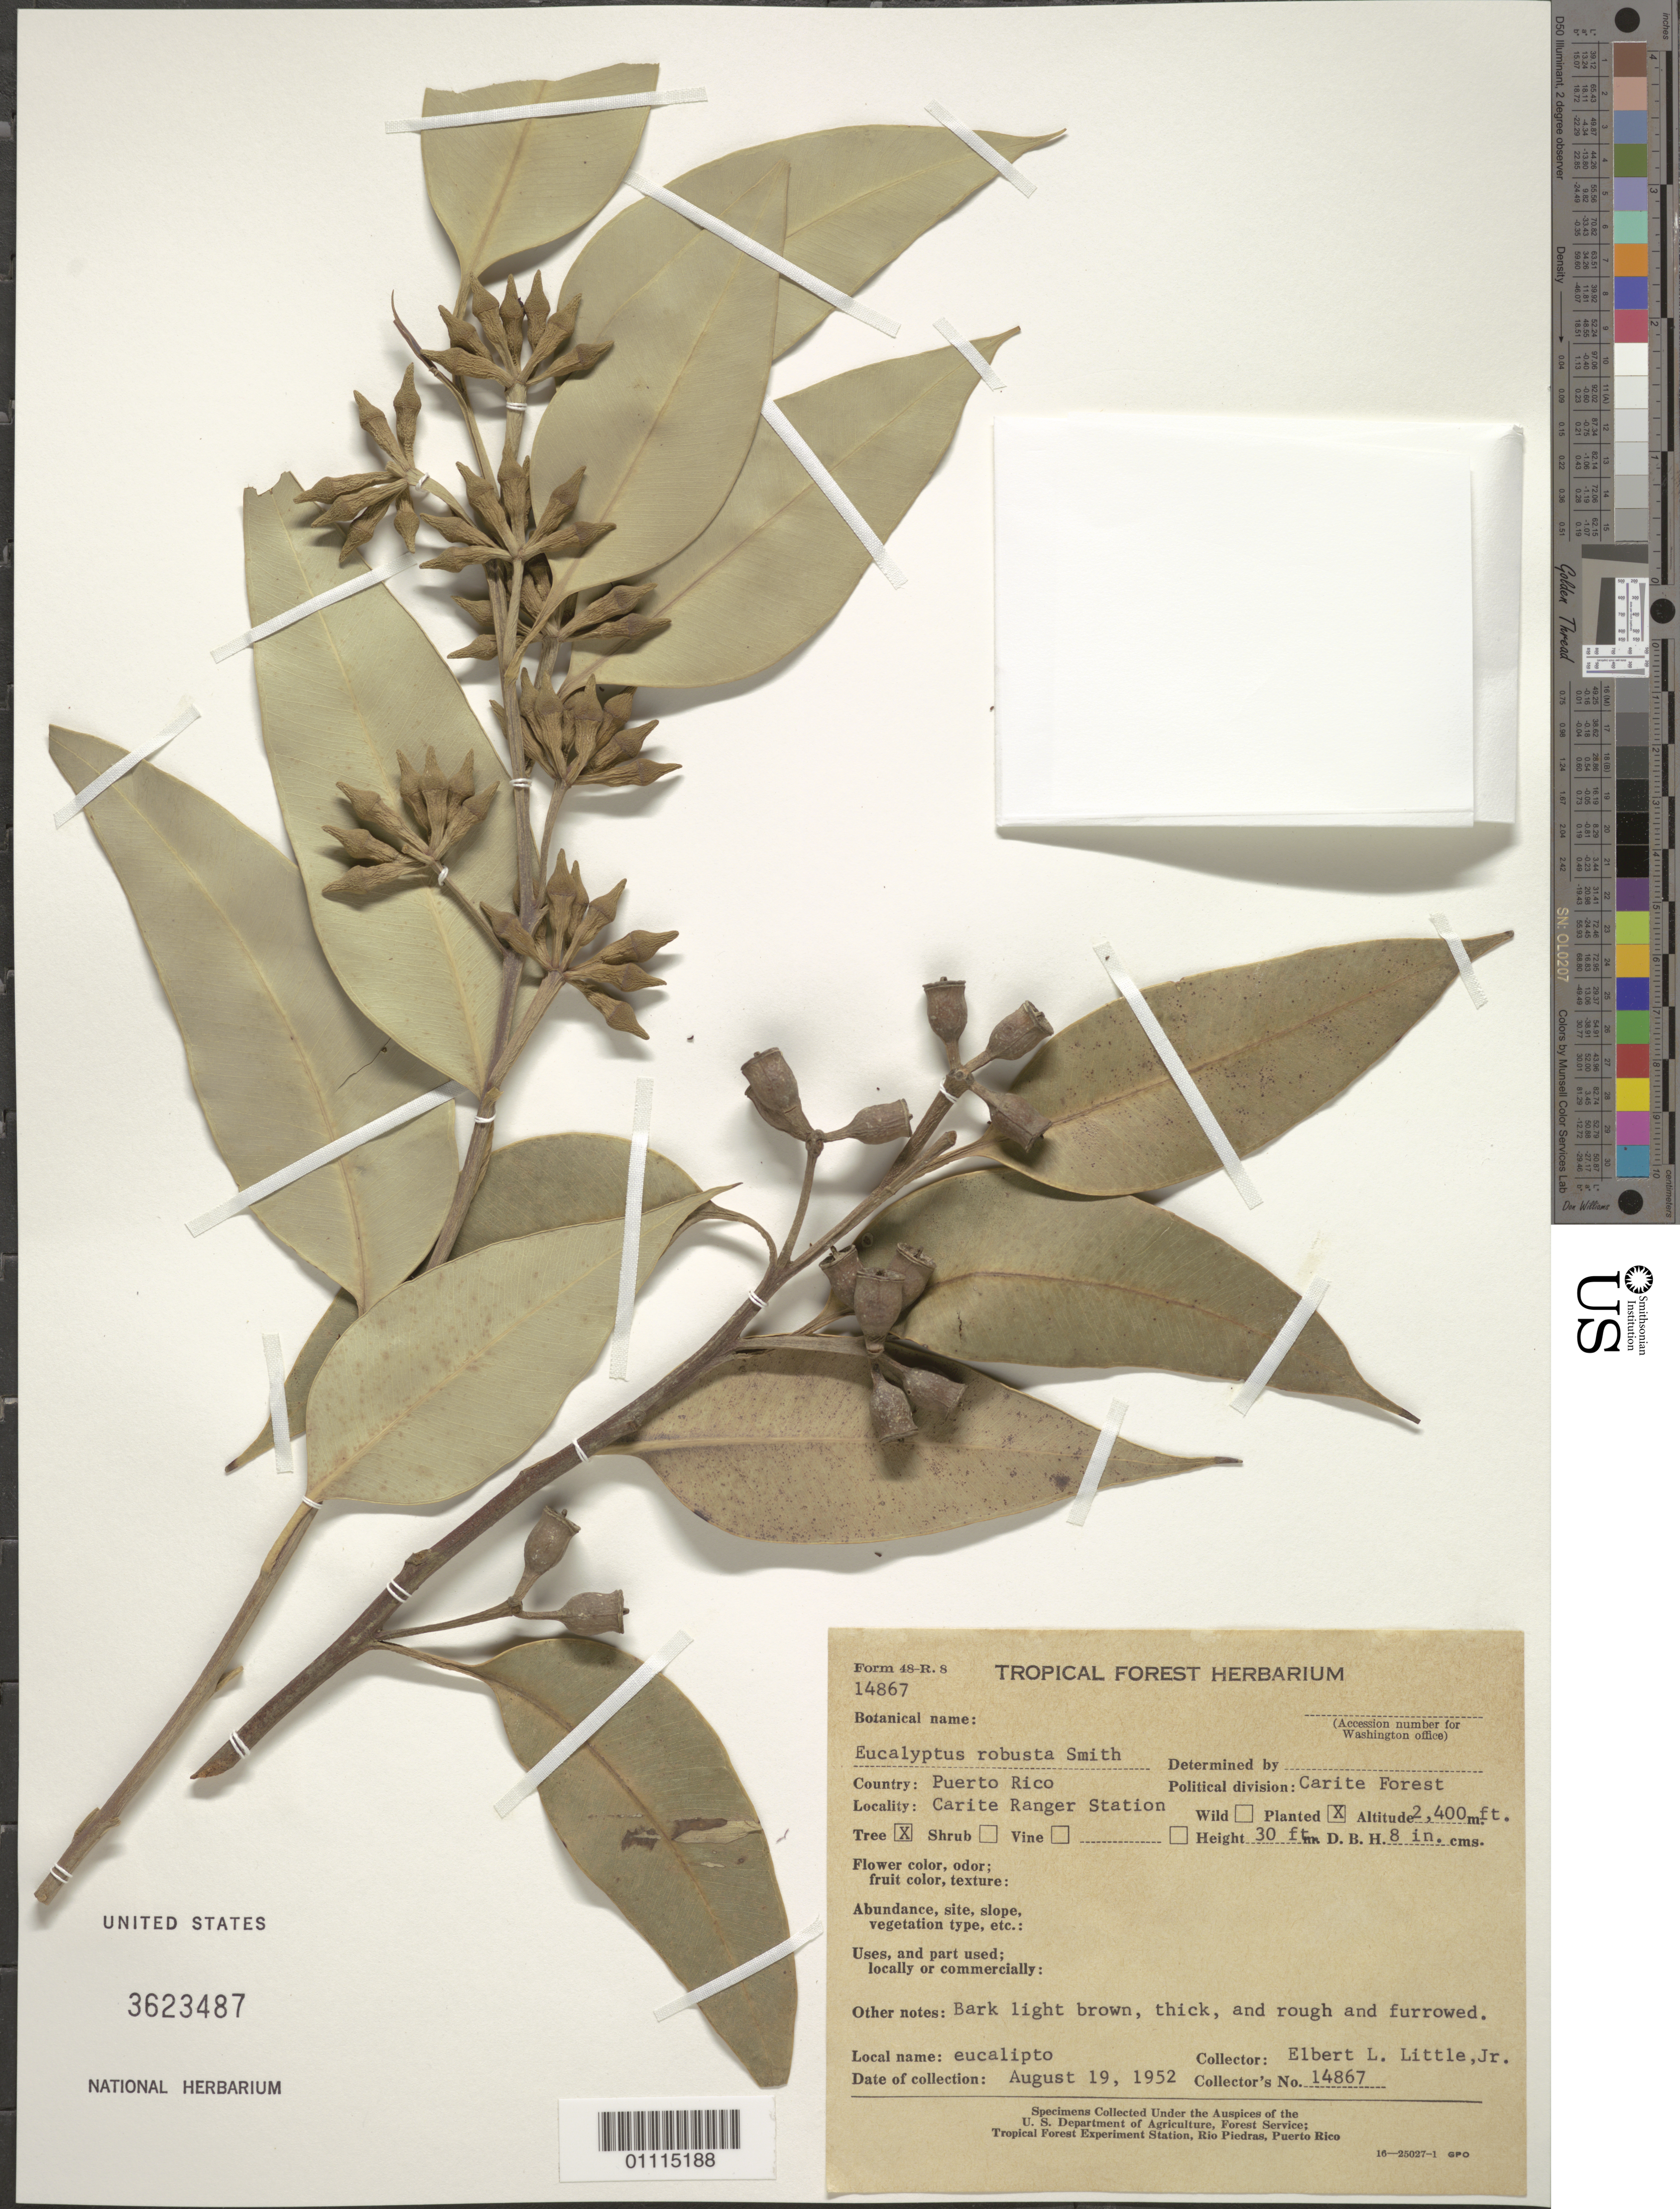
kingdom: Plantae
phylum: Tracheophyta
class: Magnoliopsida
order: Myrtales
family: Myrtaceae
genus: Eucalyptus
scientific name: Eucalyptus robusta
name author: Sm.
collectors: E. L. Little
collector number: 14867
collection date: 1952-08-19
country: Puerto Rico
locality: Carite Forest, Carite Ranger Station.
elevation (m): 732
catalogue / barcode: US 3623487